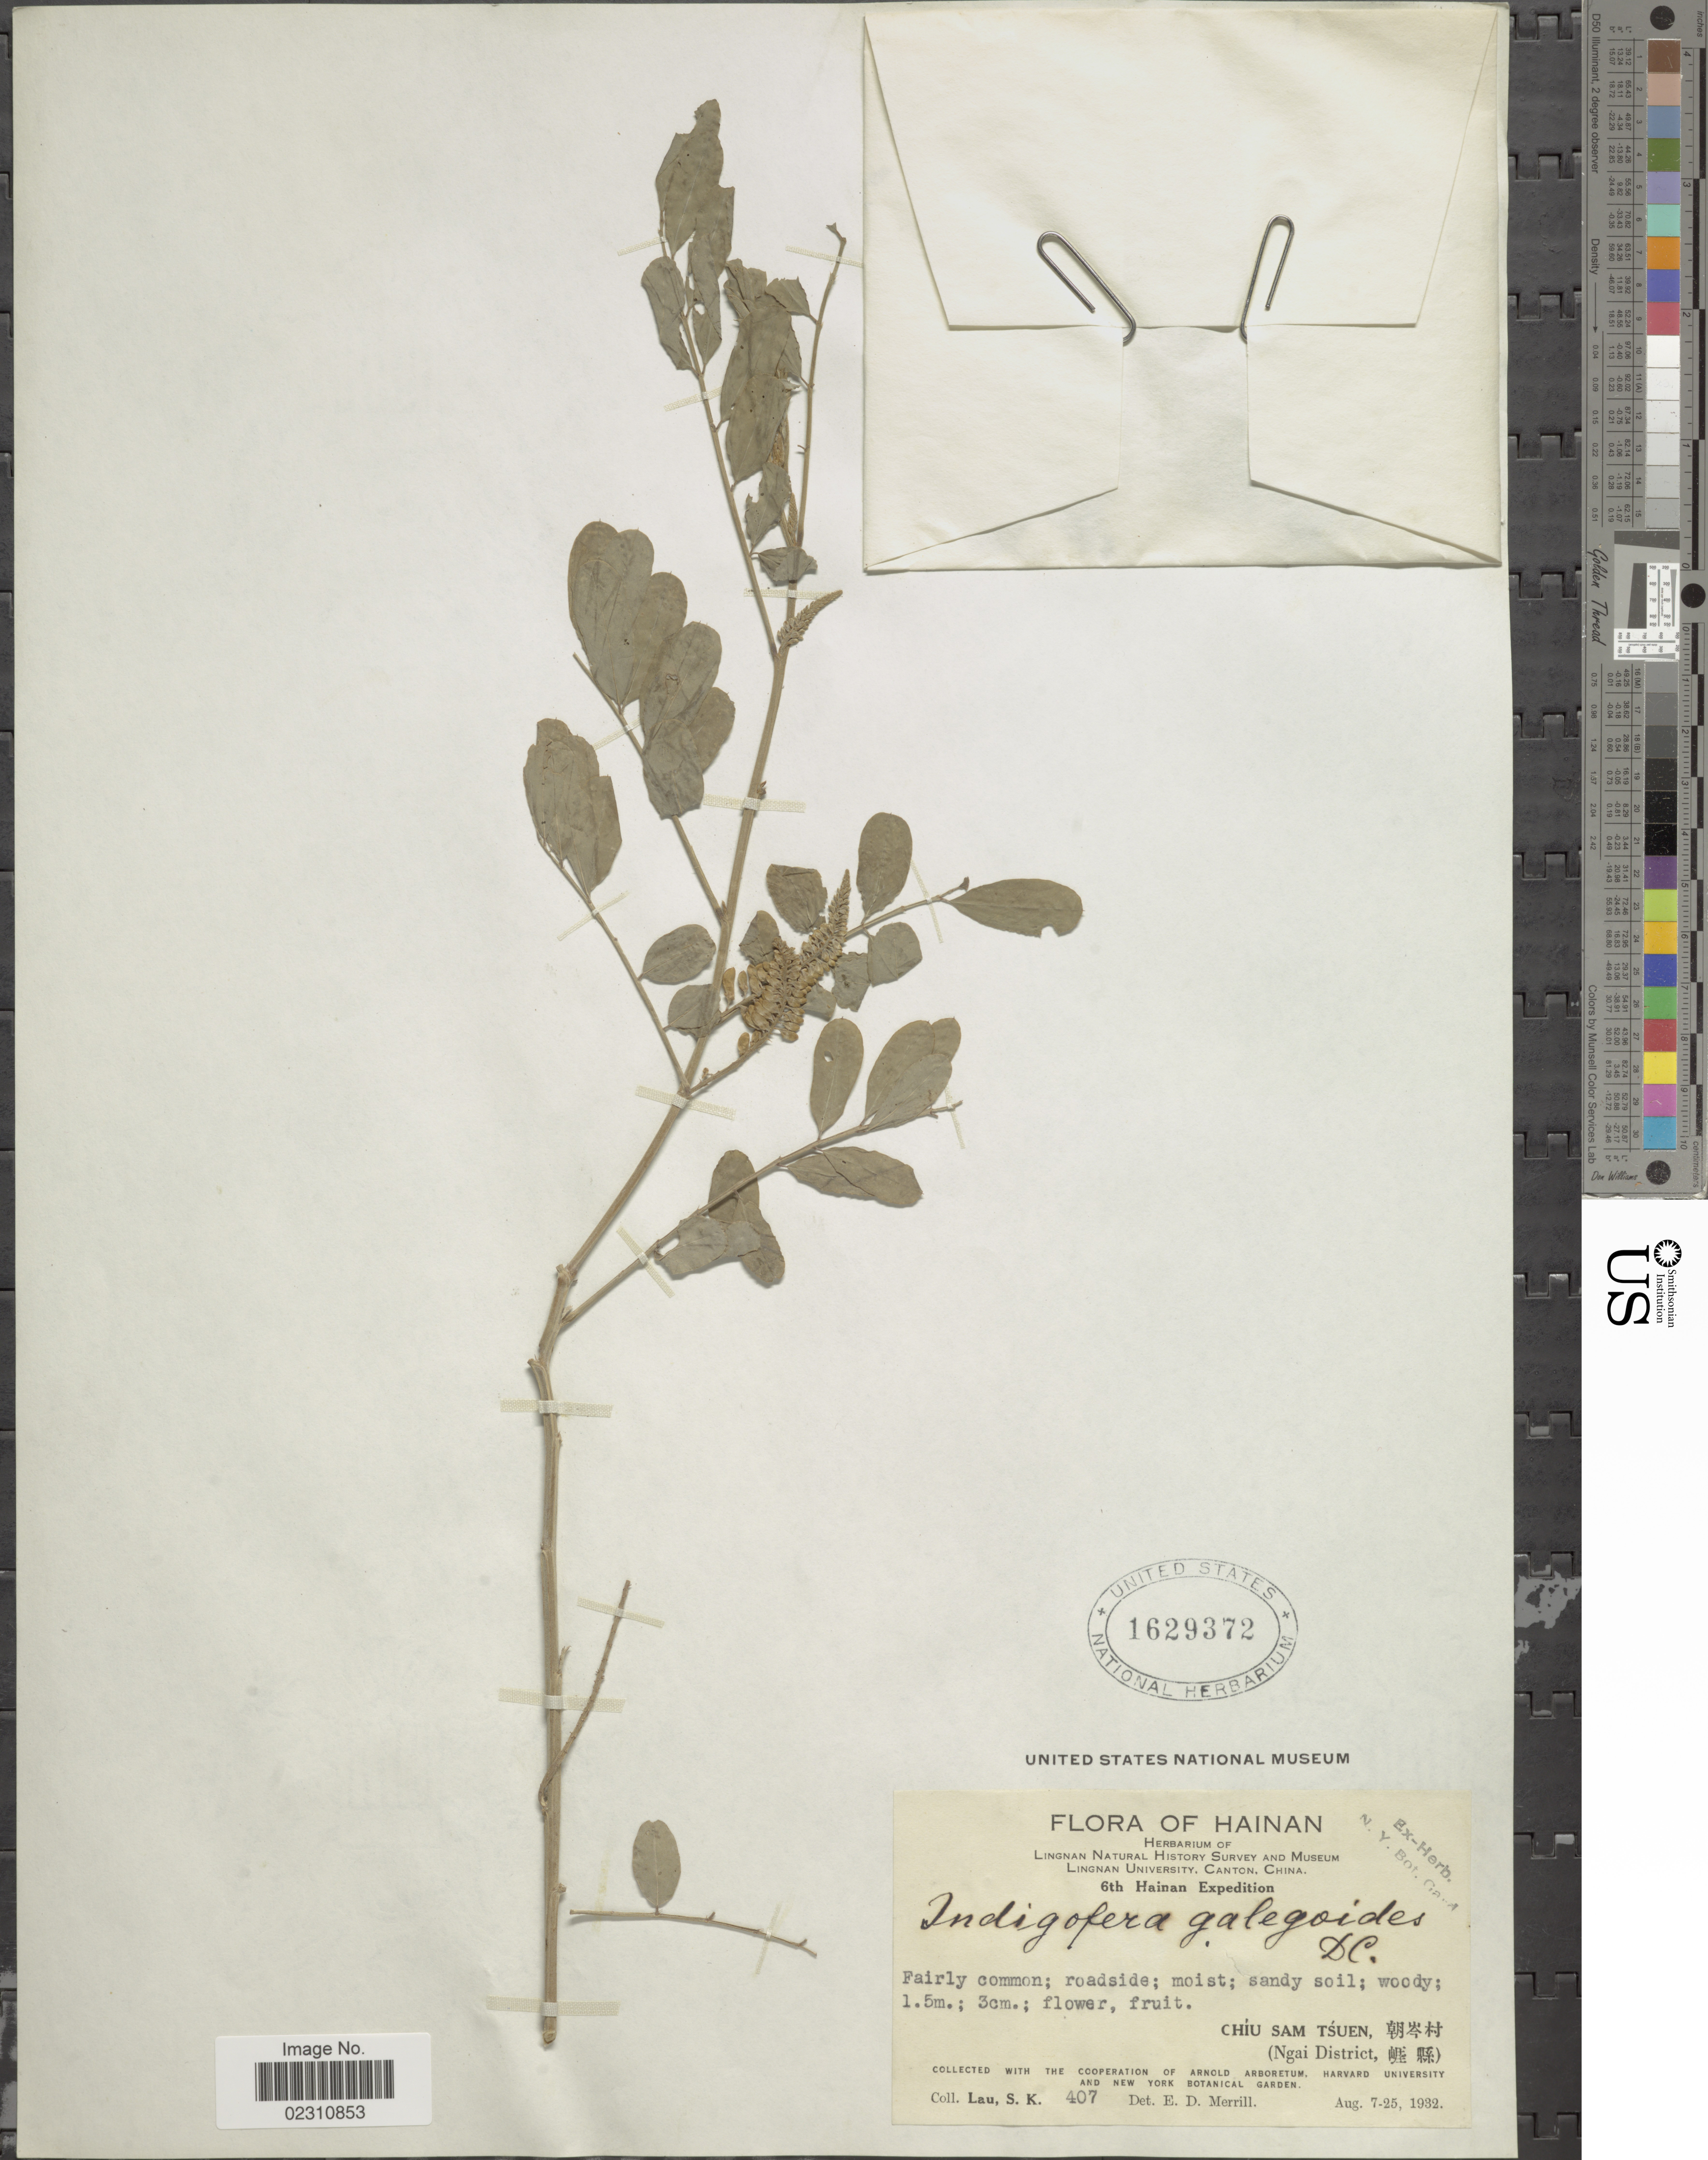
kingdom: Plantae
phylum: Tracheophyta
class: Magnoliopsida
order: Fabales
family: Fabaceae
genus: Indigofera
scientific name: Indigofera galegoides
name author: DC.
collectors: S. K. Lau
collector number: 407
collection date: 1932-08-07/1932-08-25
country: China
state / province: Hainan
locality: Hainan,Chiu Sam Tsuen(Ngai District.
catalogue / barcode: US 1629372